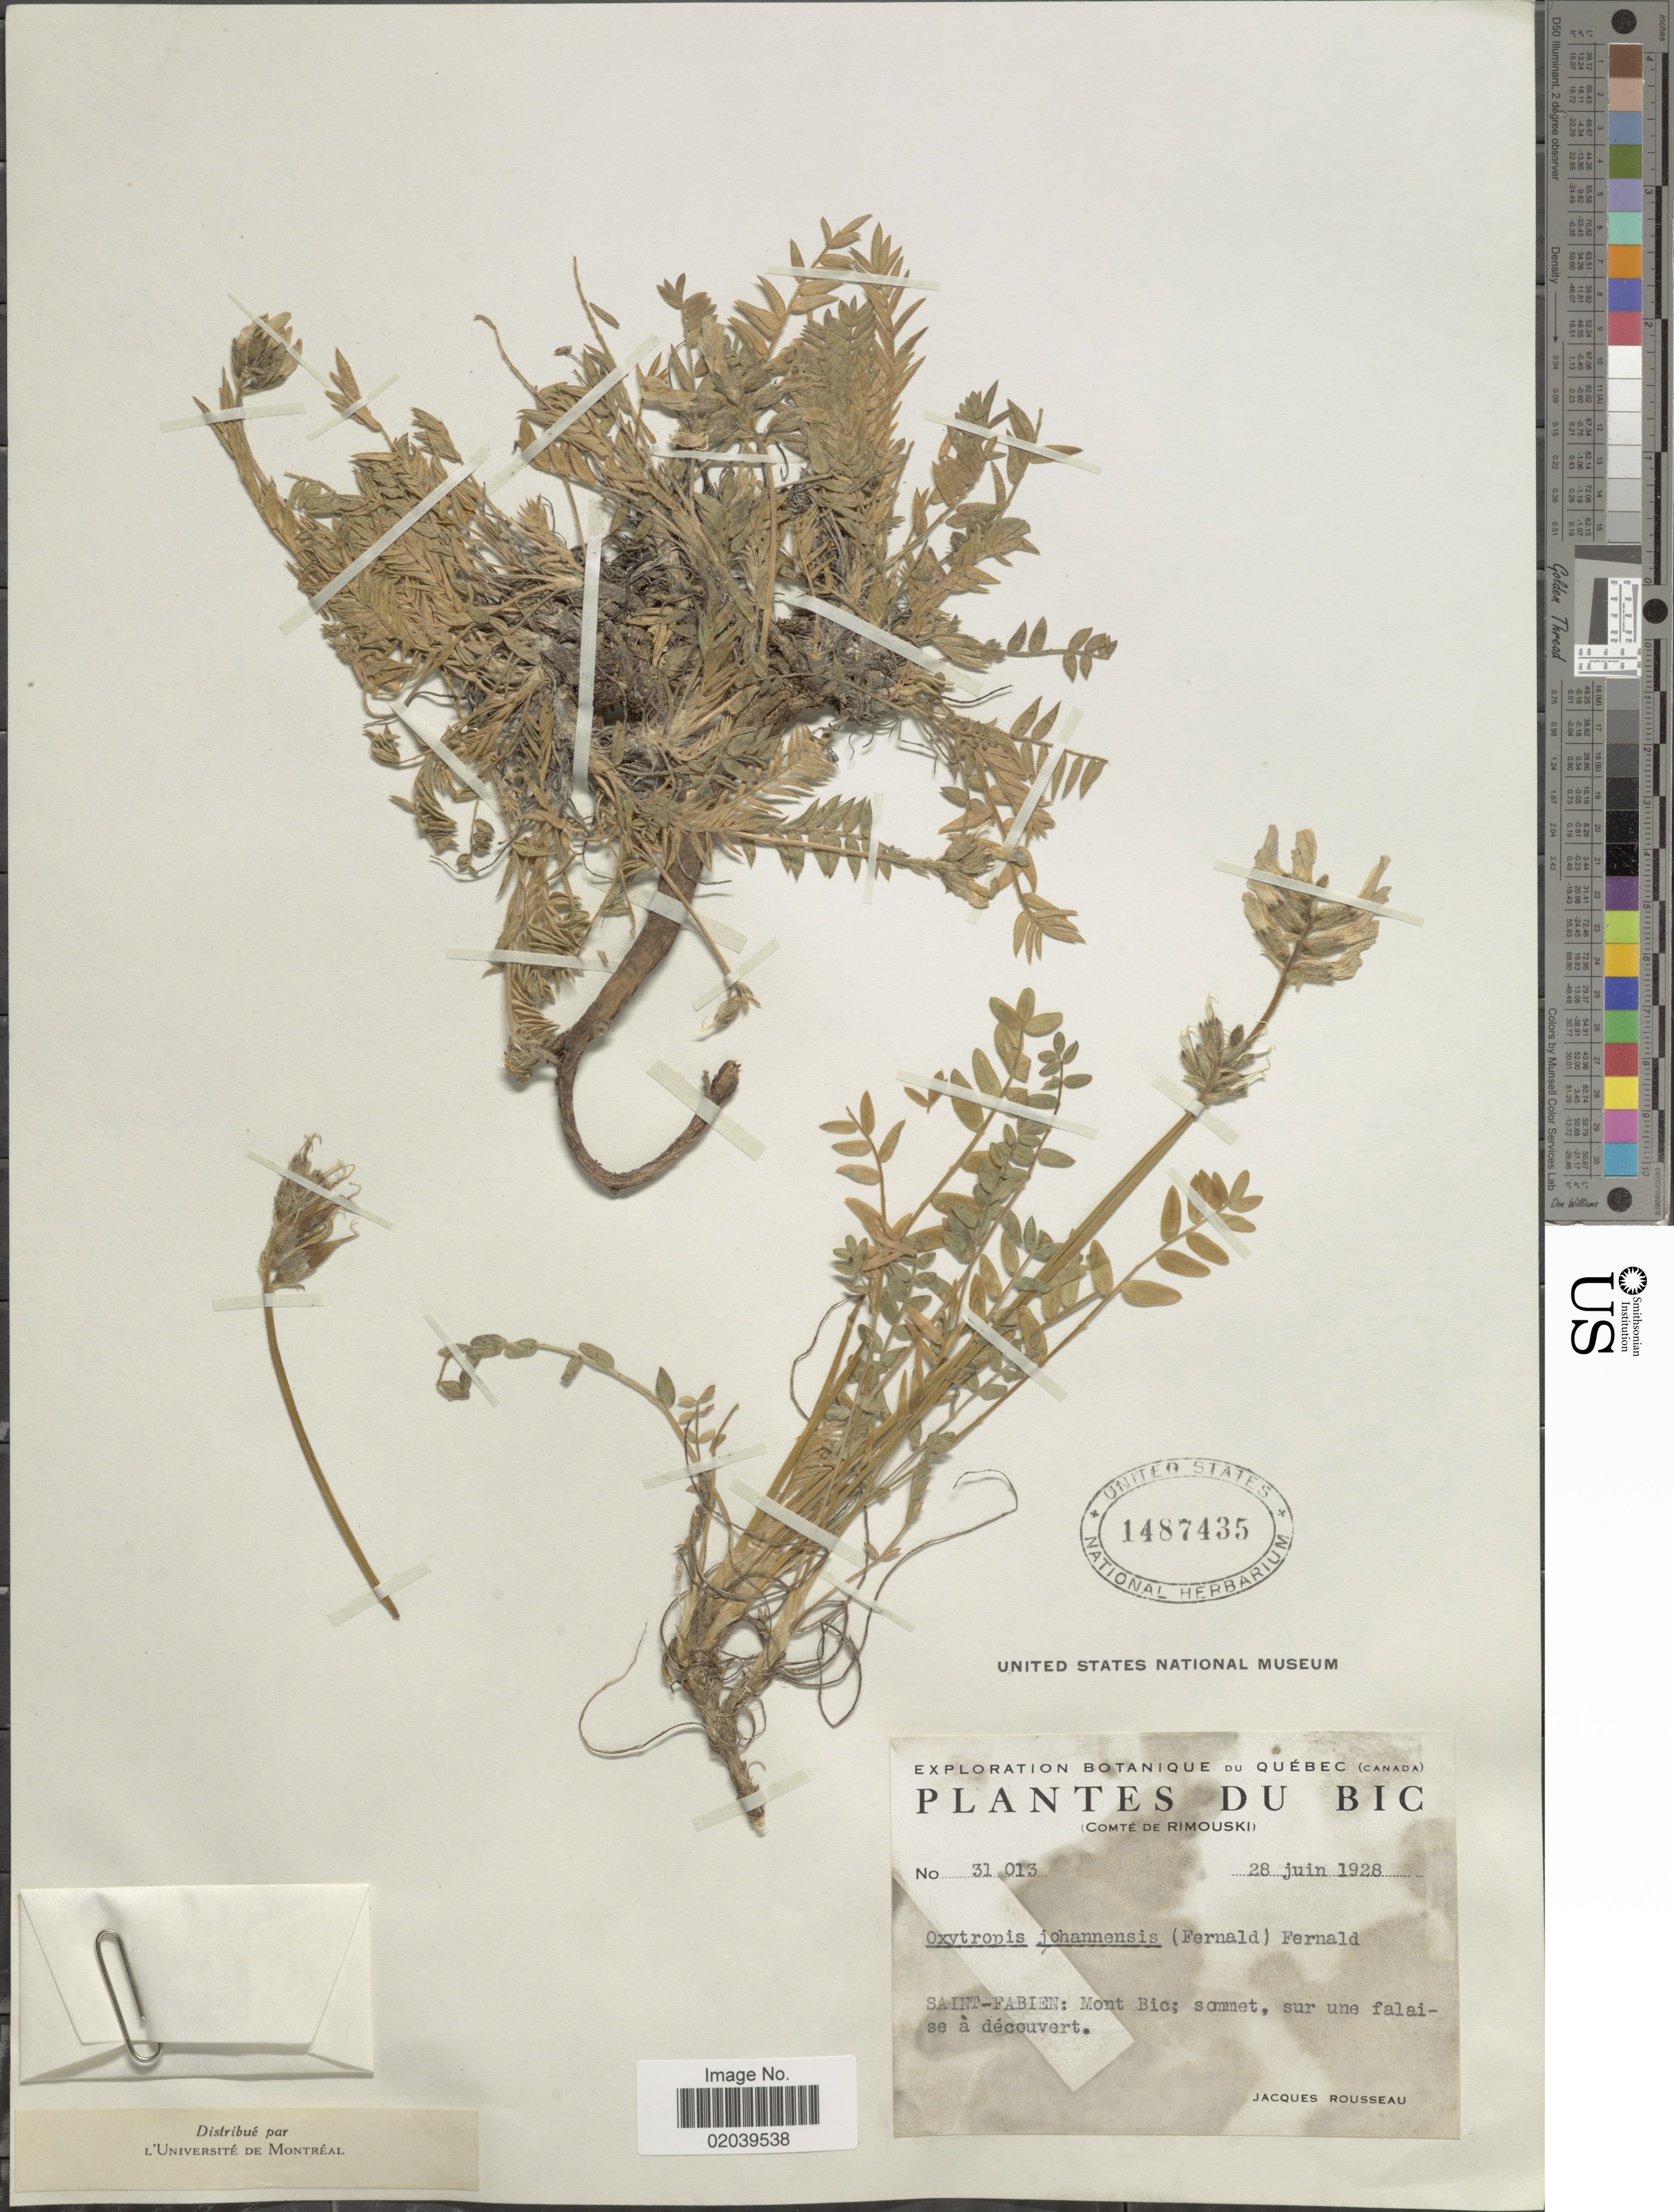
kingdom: Plantae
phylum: Tracheophyta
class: Magnoliopsida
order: Fabales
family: Fabaceae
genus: Oxytropis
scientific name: Oxytropis campestris var. johannensis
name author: Fernald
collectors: J. Rousseau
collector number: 31013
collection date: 1928-06-28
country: Canada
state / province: Quebec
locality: Du Bic (Comte de Rimouski) Sain-Fabien: Mont Bic: sommet, sur une falaise a decouvert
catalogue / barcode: US 1487435